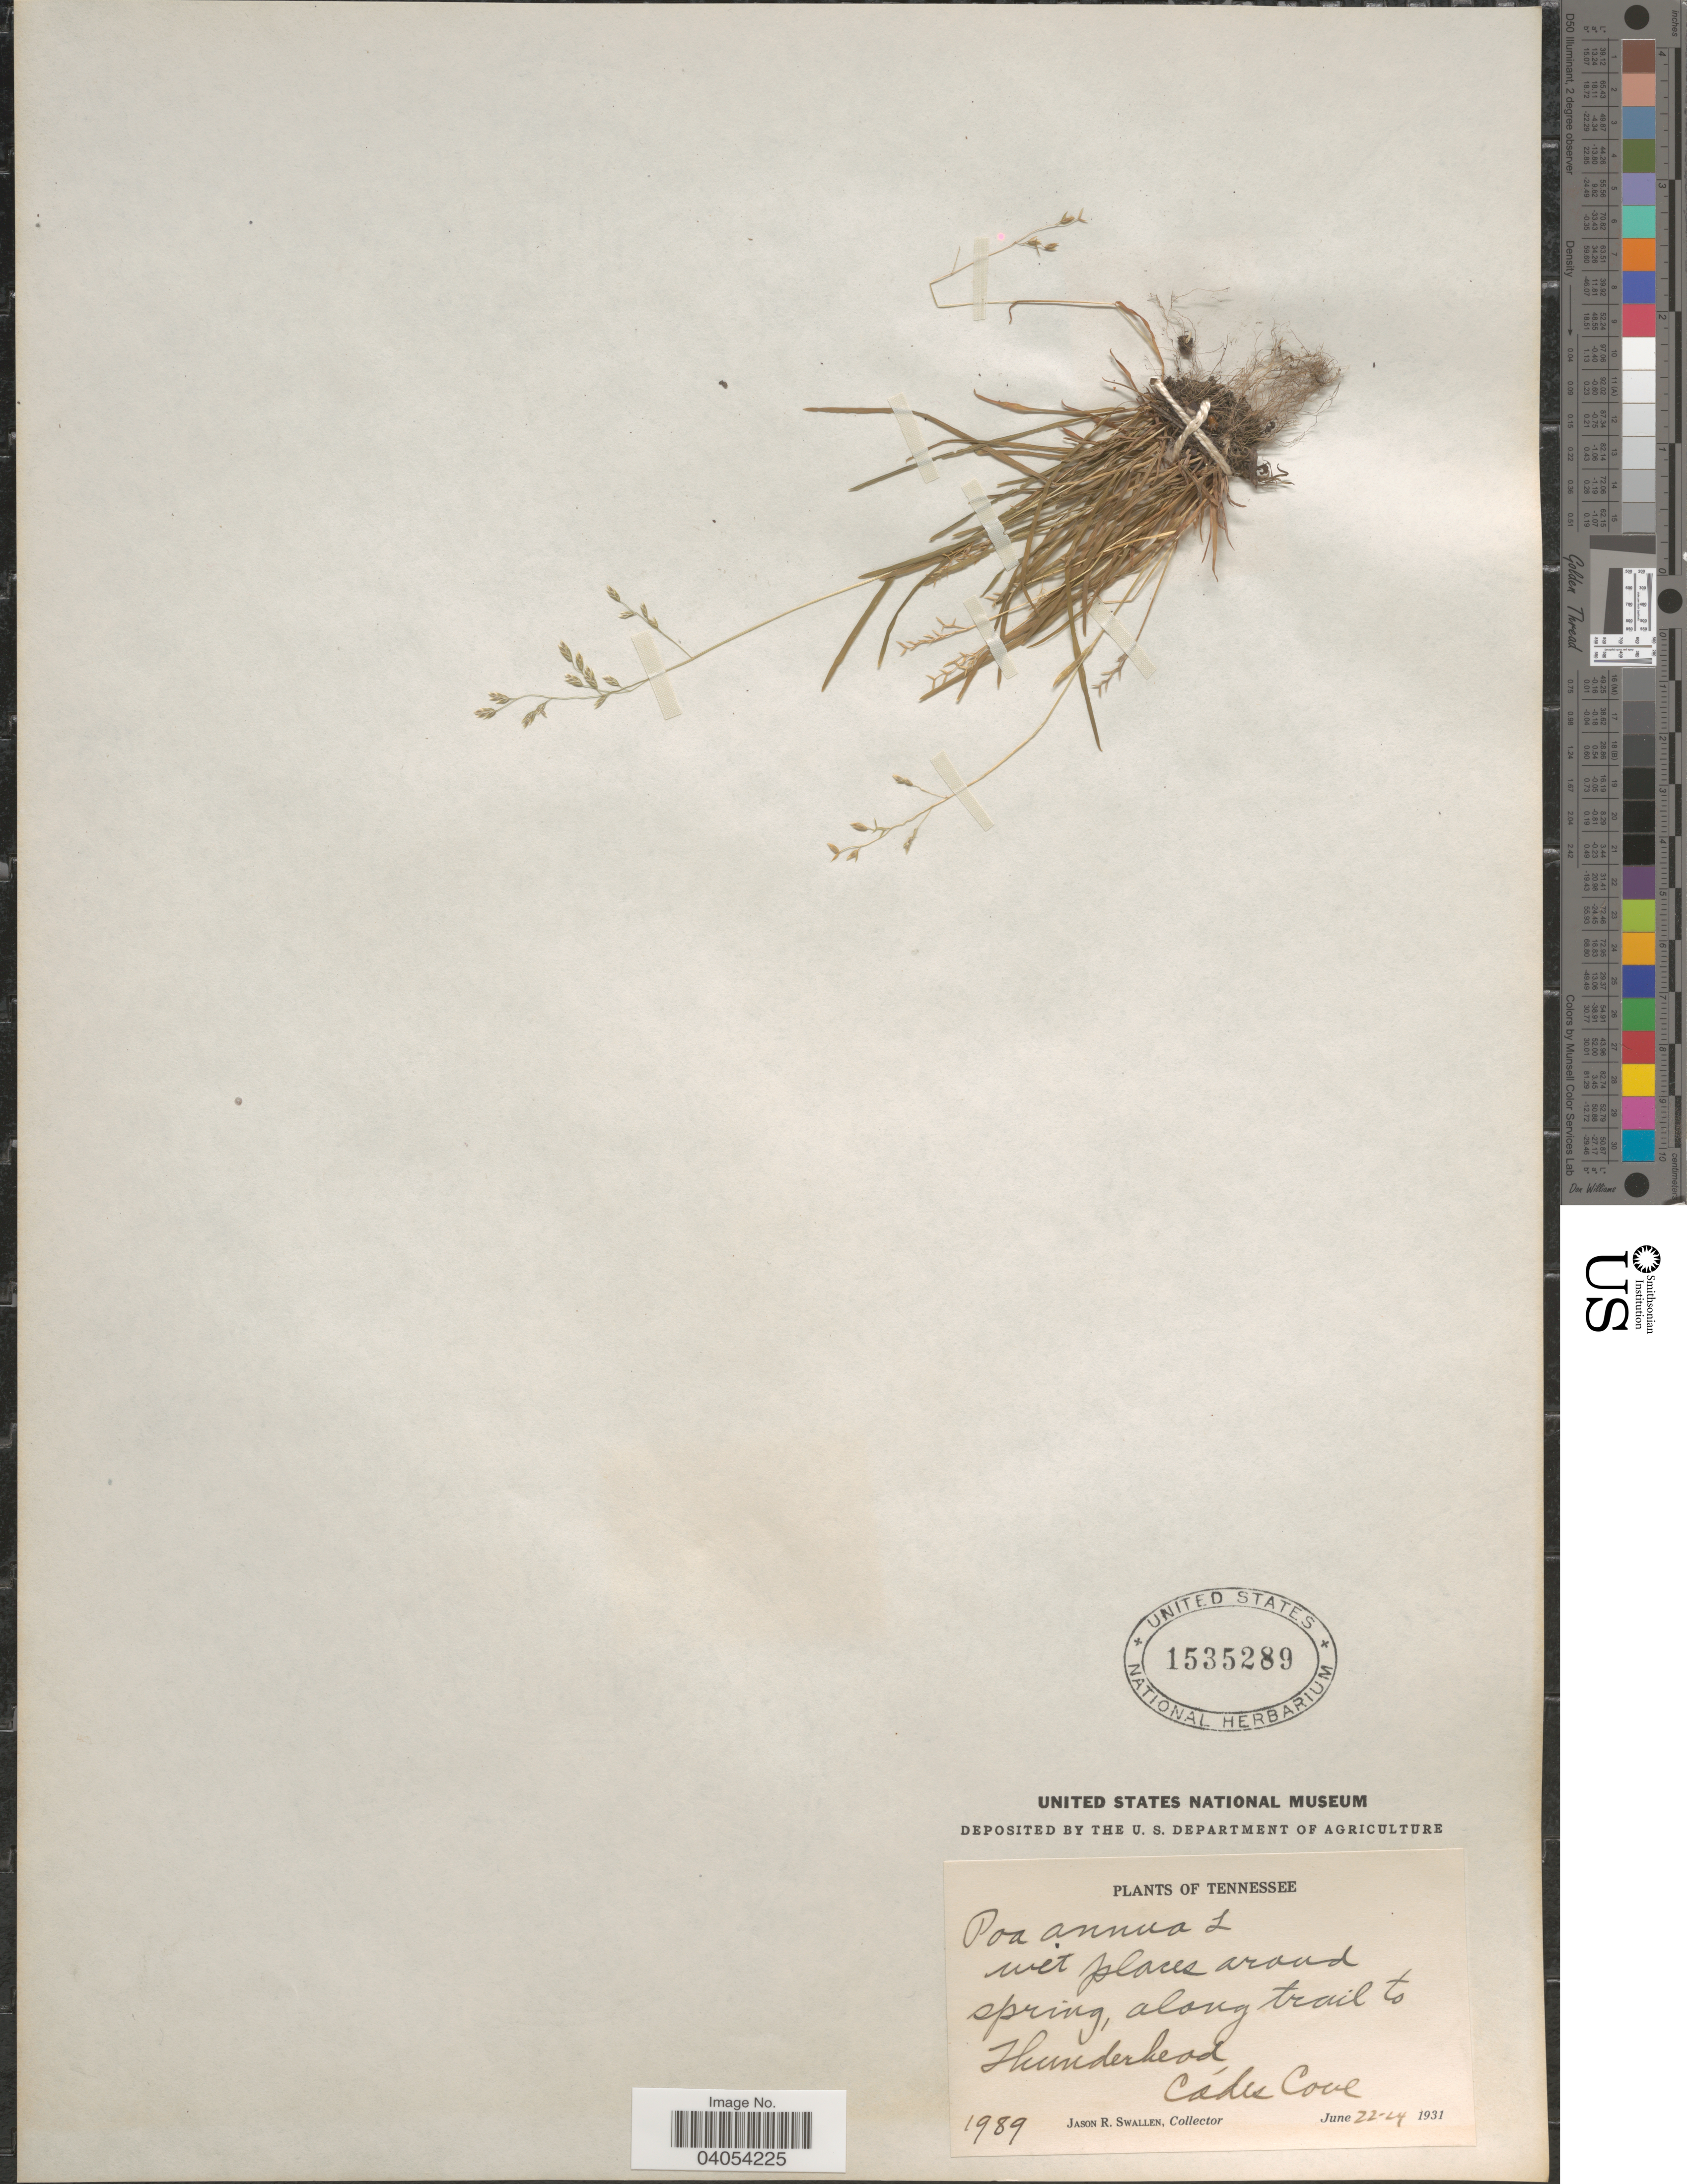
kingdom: Plantae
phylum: Tracheophyta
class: Liliopsida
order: Poales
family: Poaceae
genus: Poa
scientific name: Poa annua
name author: L.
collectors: J. R. Swallen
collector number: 1989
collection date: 1931-06-22/1931-06-24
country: United States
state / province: Tennessee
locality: Along trail to Thunderhead, Cades Cove.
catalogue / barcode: US 1535289